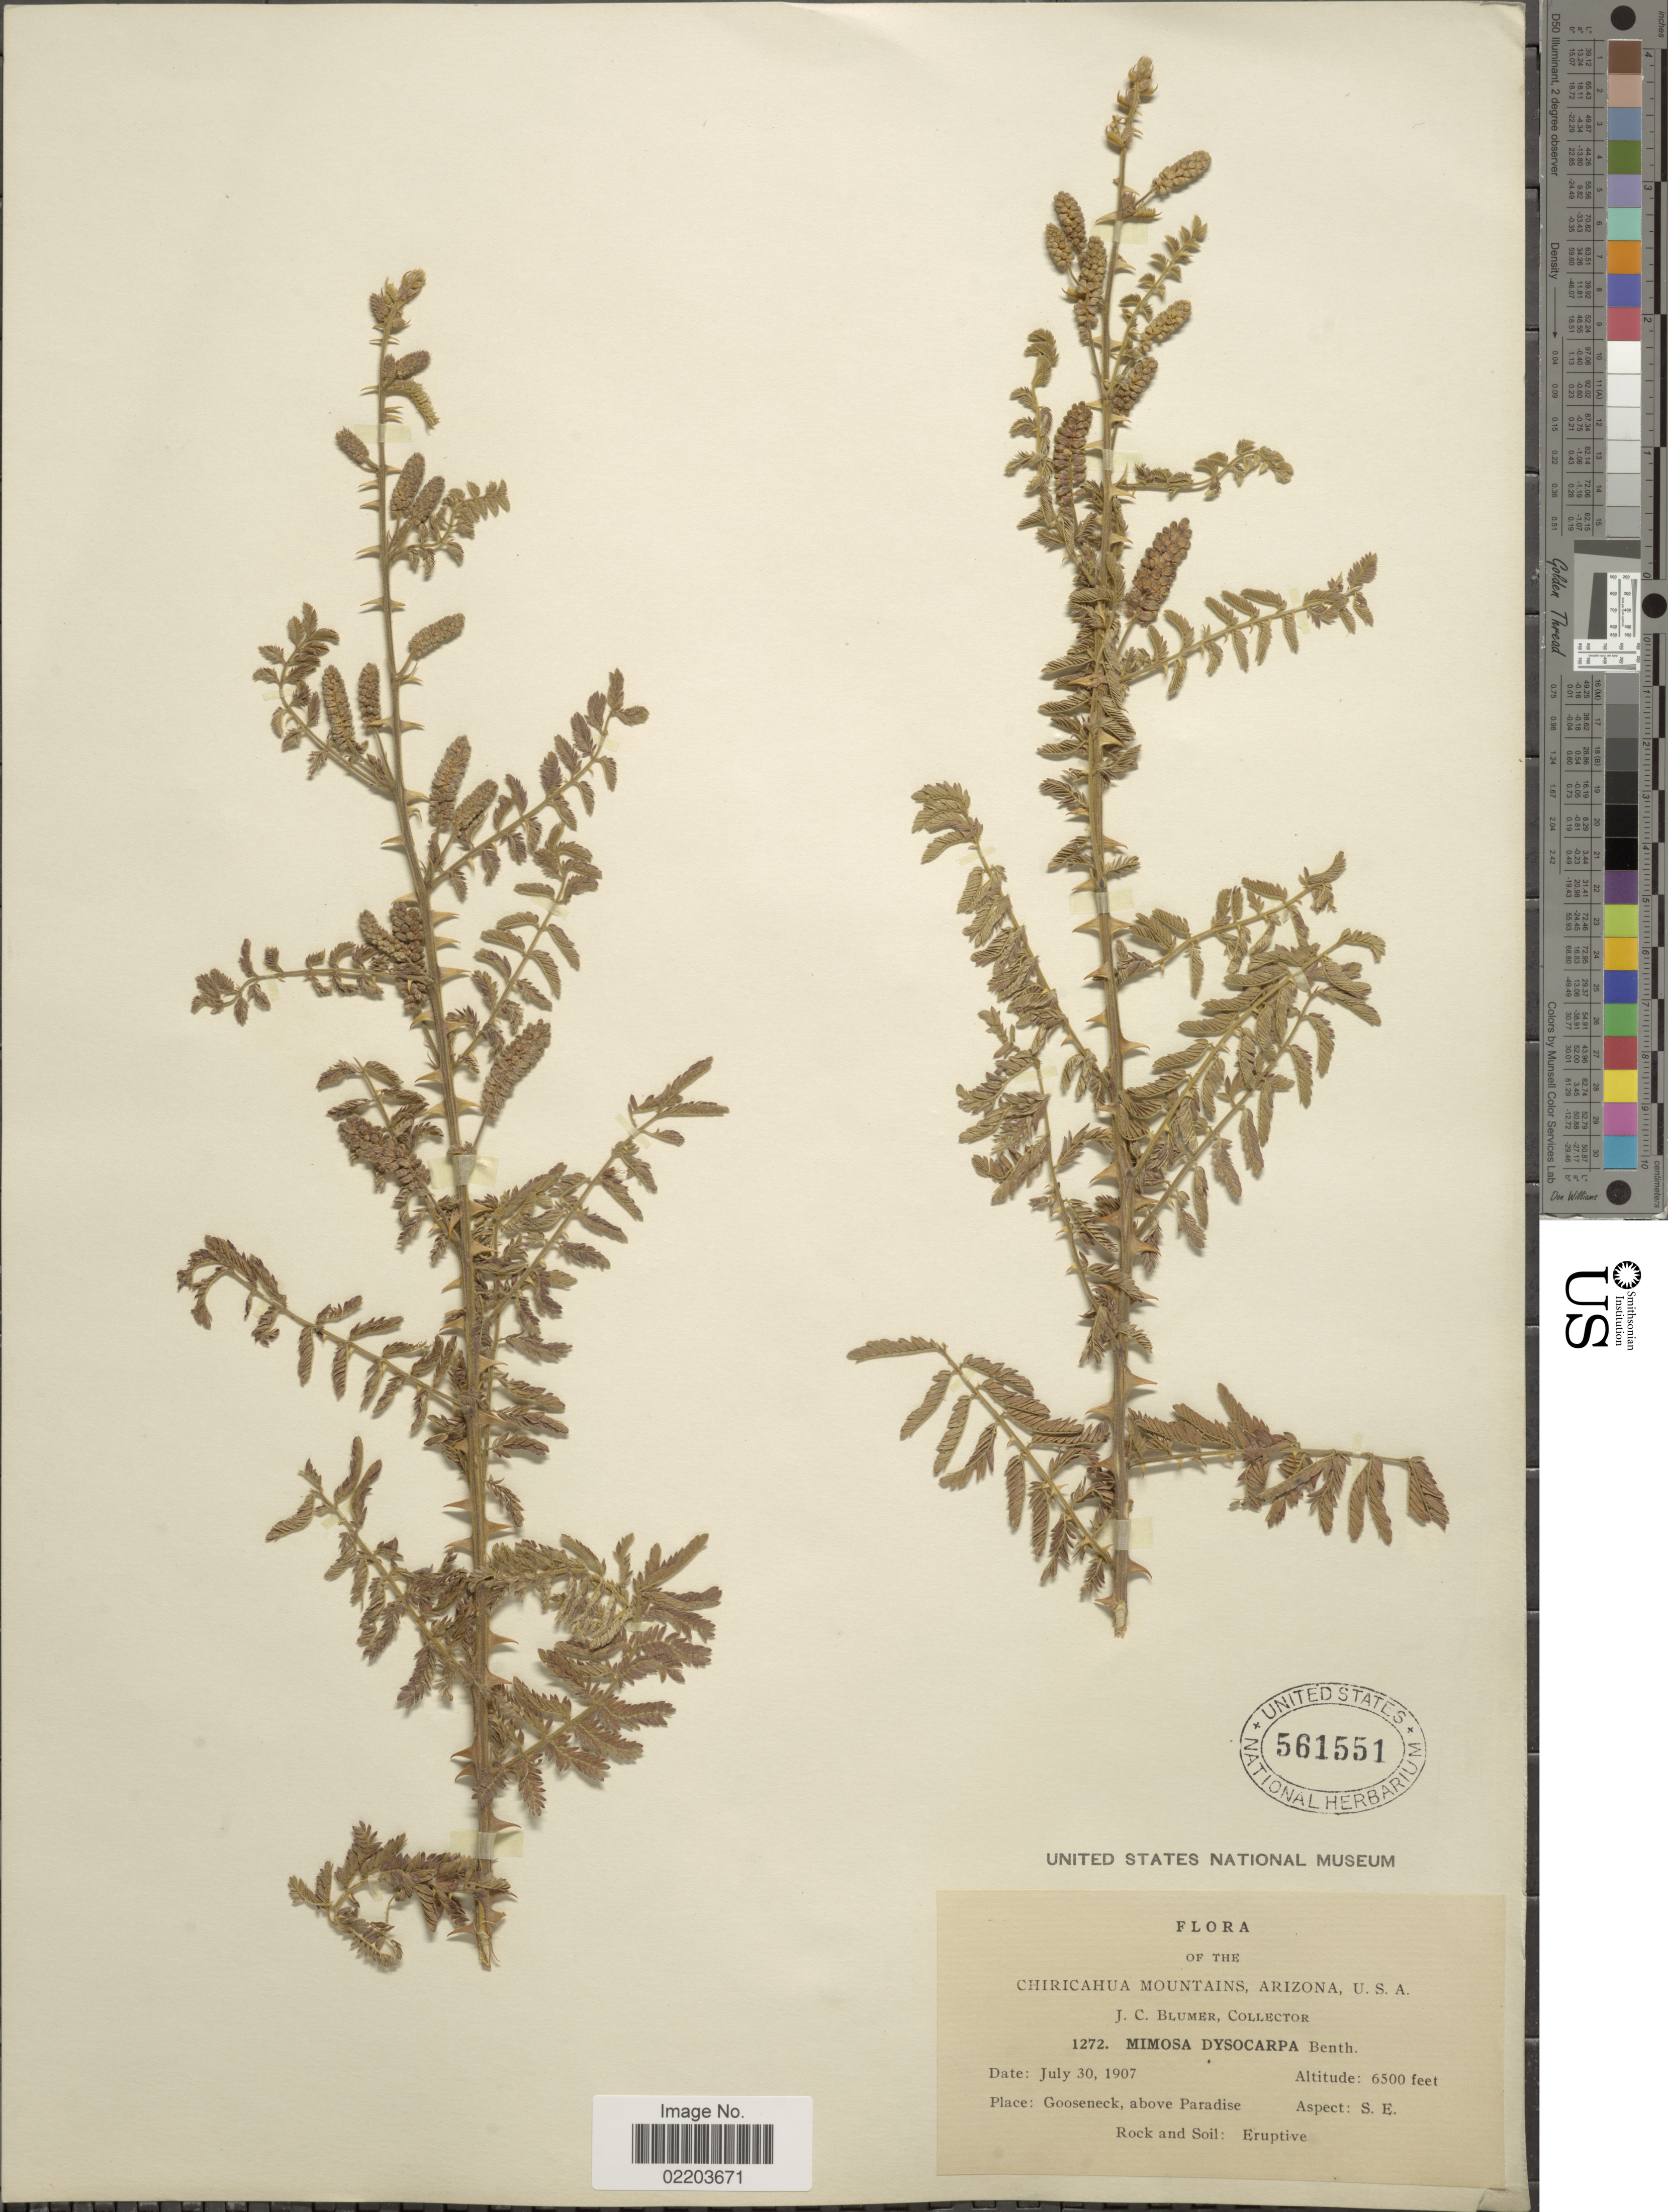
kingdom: Plantae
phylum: Tracheophyta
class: Magnoliopsida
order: Fabales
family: Fabaceae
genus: Mimosa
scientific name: Mimosa dysocarpa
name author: Benth. ex A. Gray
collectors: J. C. Blumer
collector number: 1272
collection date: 1907-07-30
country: United States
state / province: Arizona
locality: Chiricahua Mountains, Gooseneck, above Paradise, Rock and Soil: Eruptive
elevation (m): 1981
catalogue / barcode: US 561551